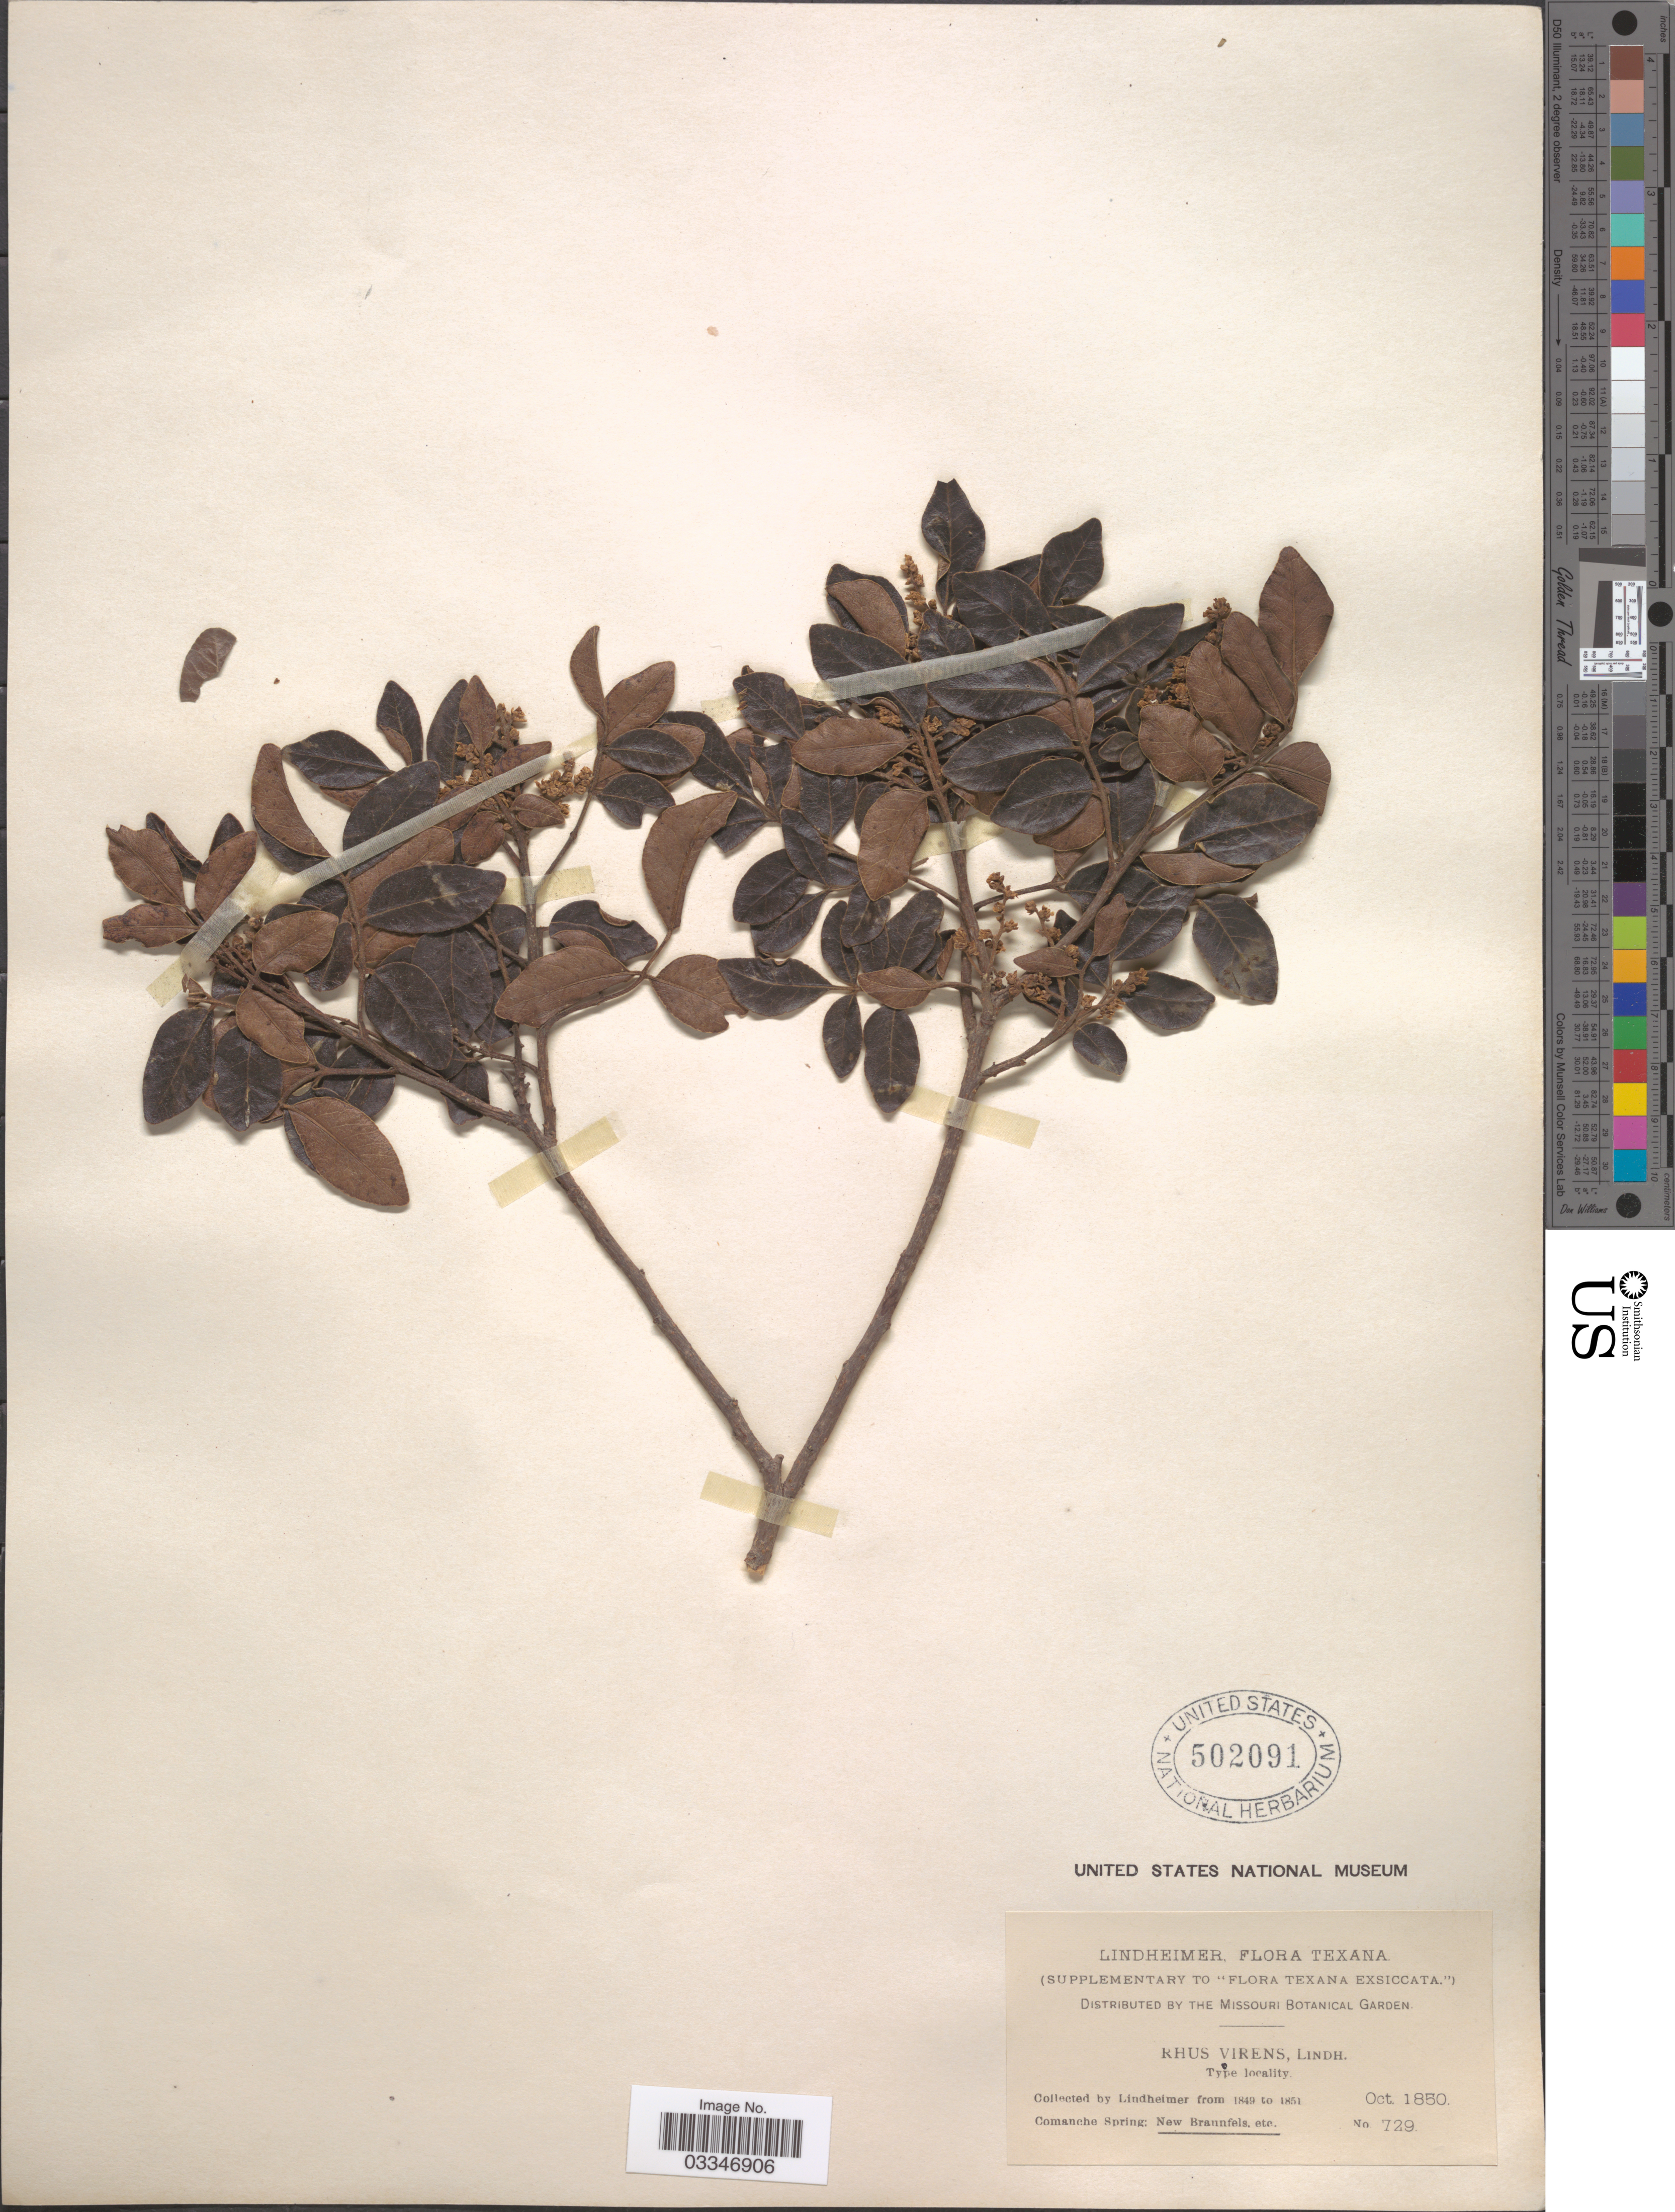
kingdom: Plantae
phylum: Tracheophyta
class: Magnoliopsida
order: Sapindales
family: Anacardiaceae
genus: Rhus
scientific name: Rhus virens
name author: Lindh. ex A. Gray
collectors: -. Lindheimer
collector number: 729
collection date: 1850-10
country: United States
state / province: Texas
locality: Comanche Spring: New Braunfels.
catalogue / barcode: US 502091